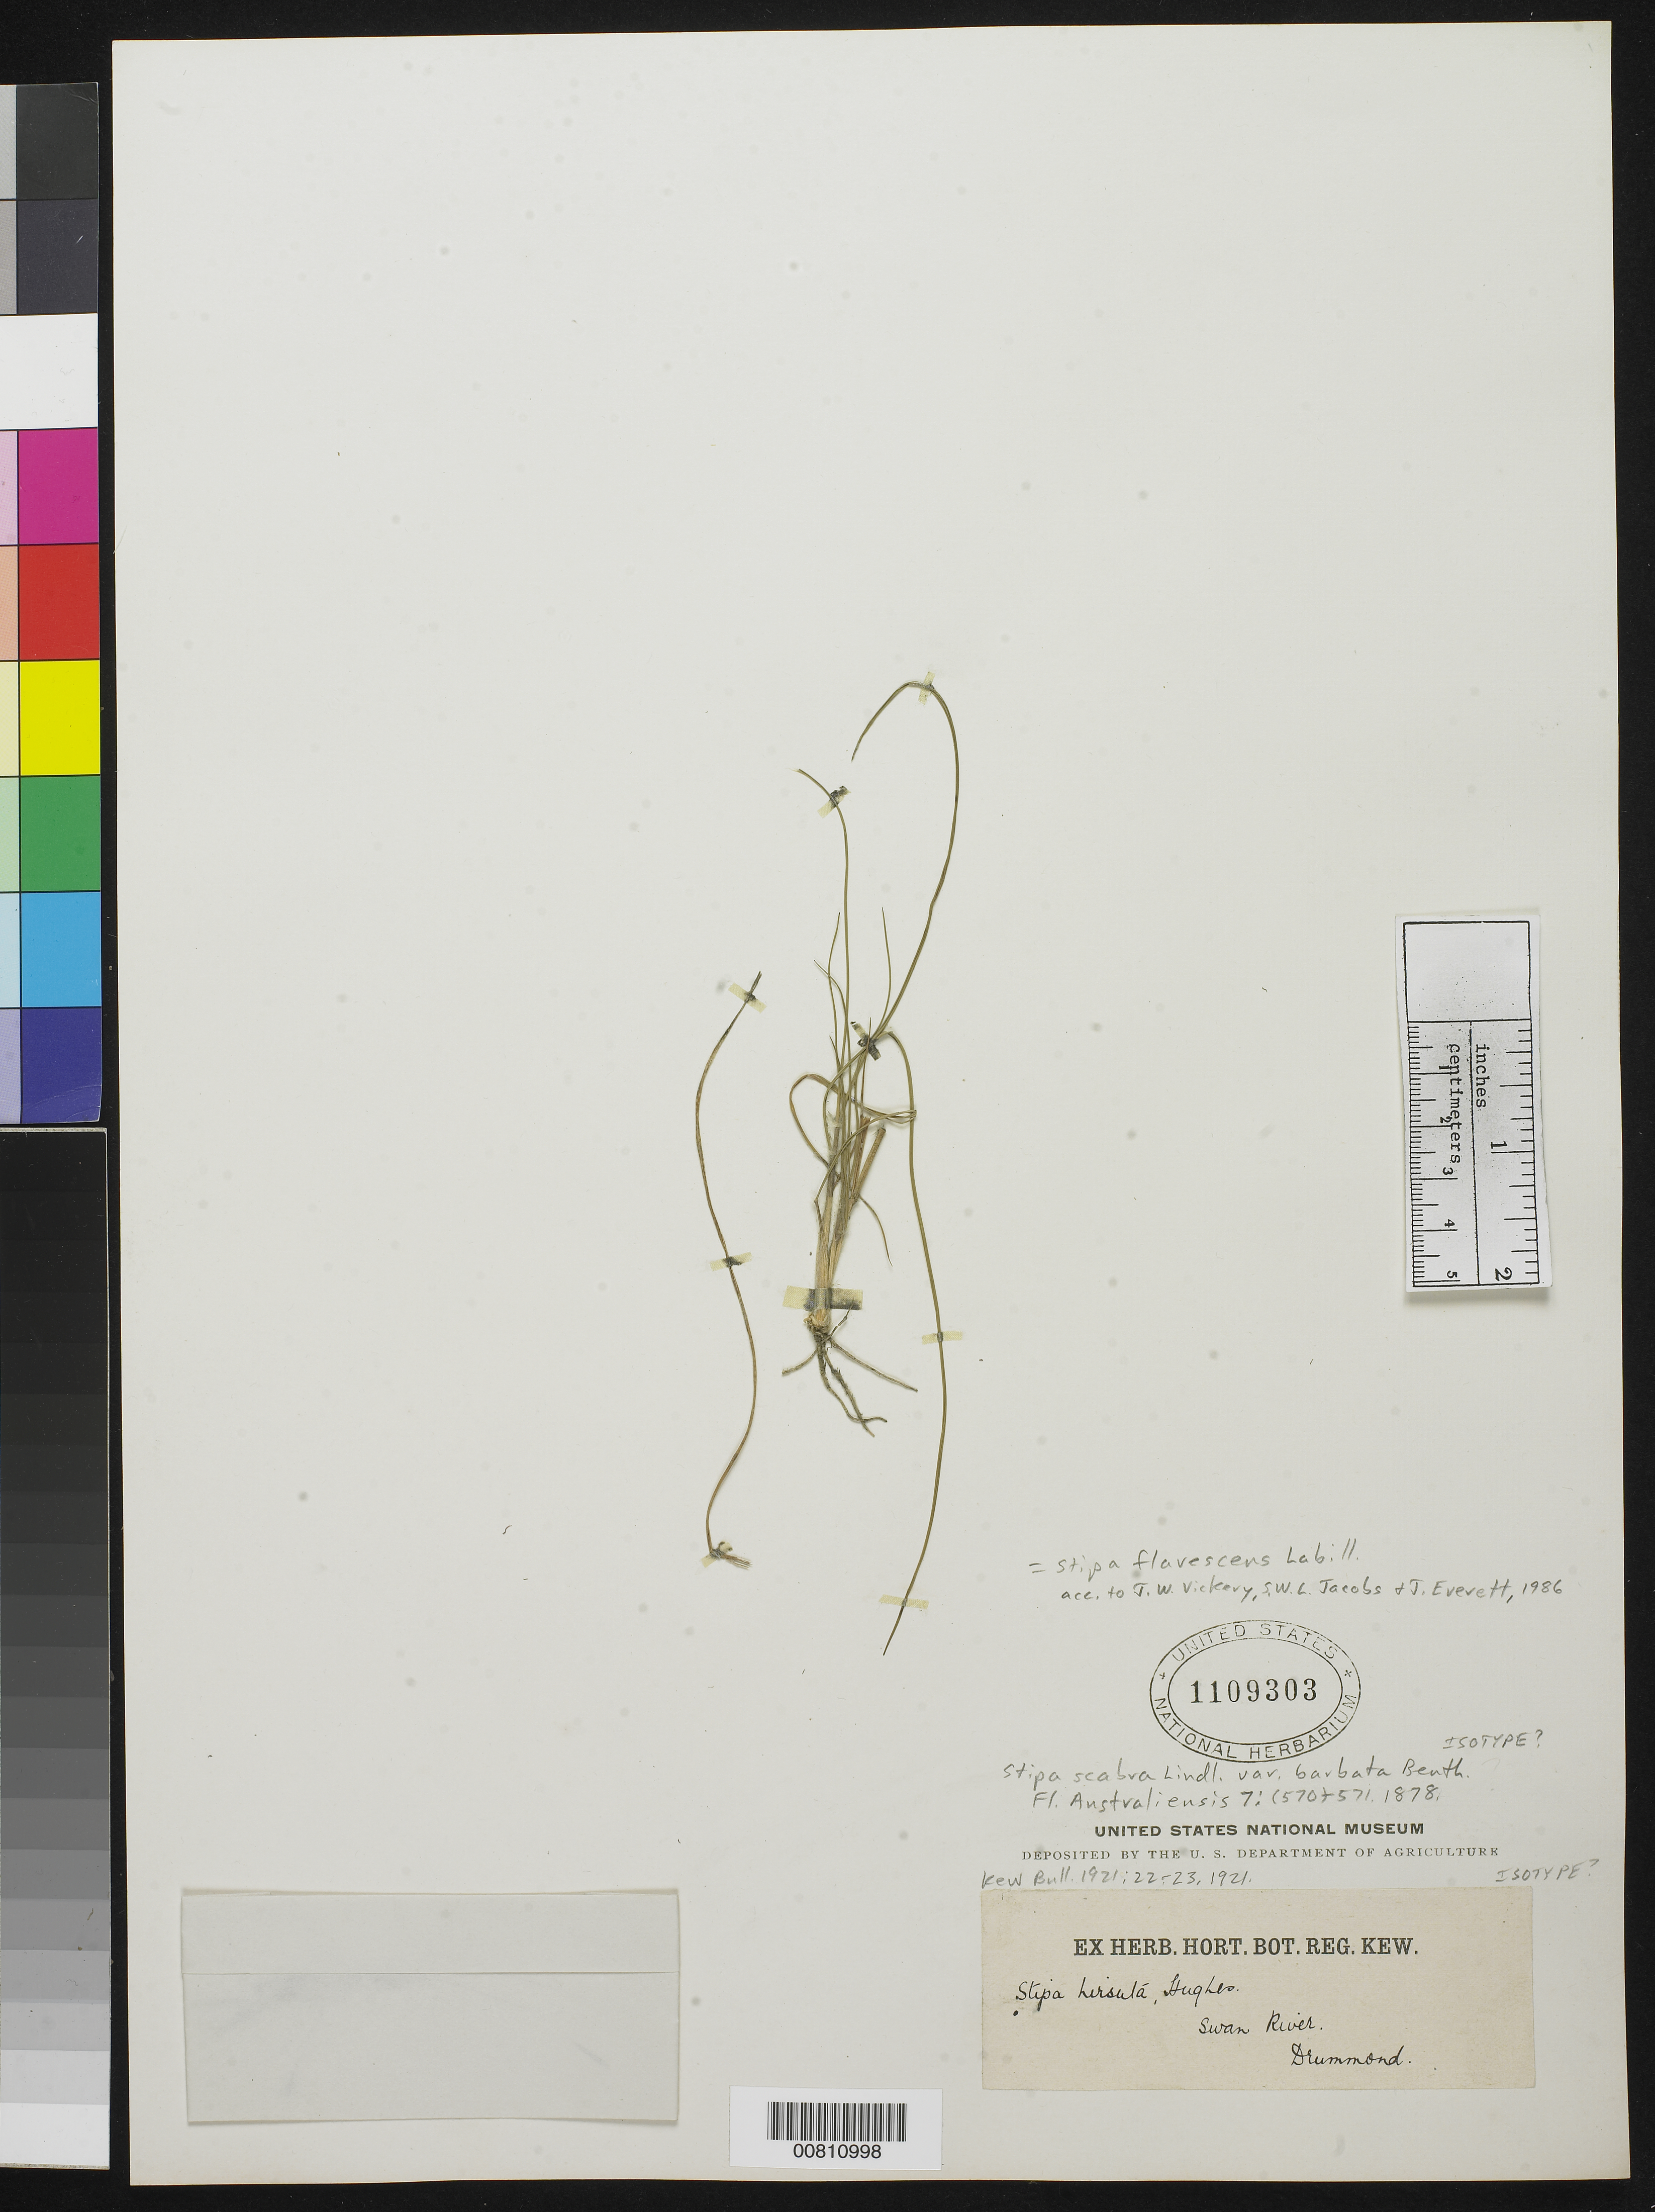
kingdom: Plantae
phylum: Tracheophyta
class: Liliopsida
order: Poales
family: Poaceae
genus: Stipa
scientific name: Stipa scabra var. barbata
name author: Benth.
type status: Possible Isotype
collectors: J. Drummond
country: Australia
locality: Swan River.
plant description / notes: Also a possible isotype of Stipa hirsuta Hughes.; Also a possible isotype of Stipa scabra var. barbata Benth.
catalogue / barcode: US 1109303